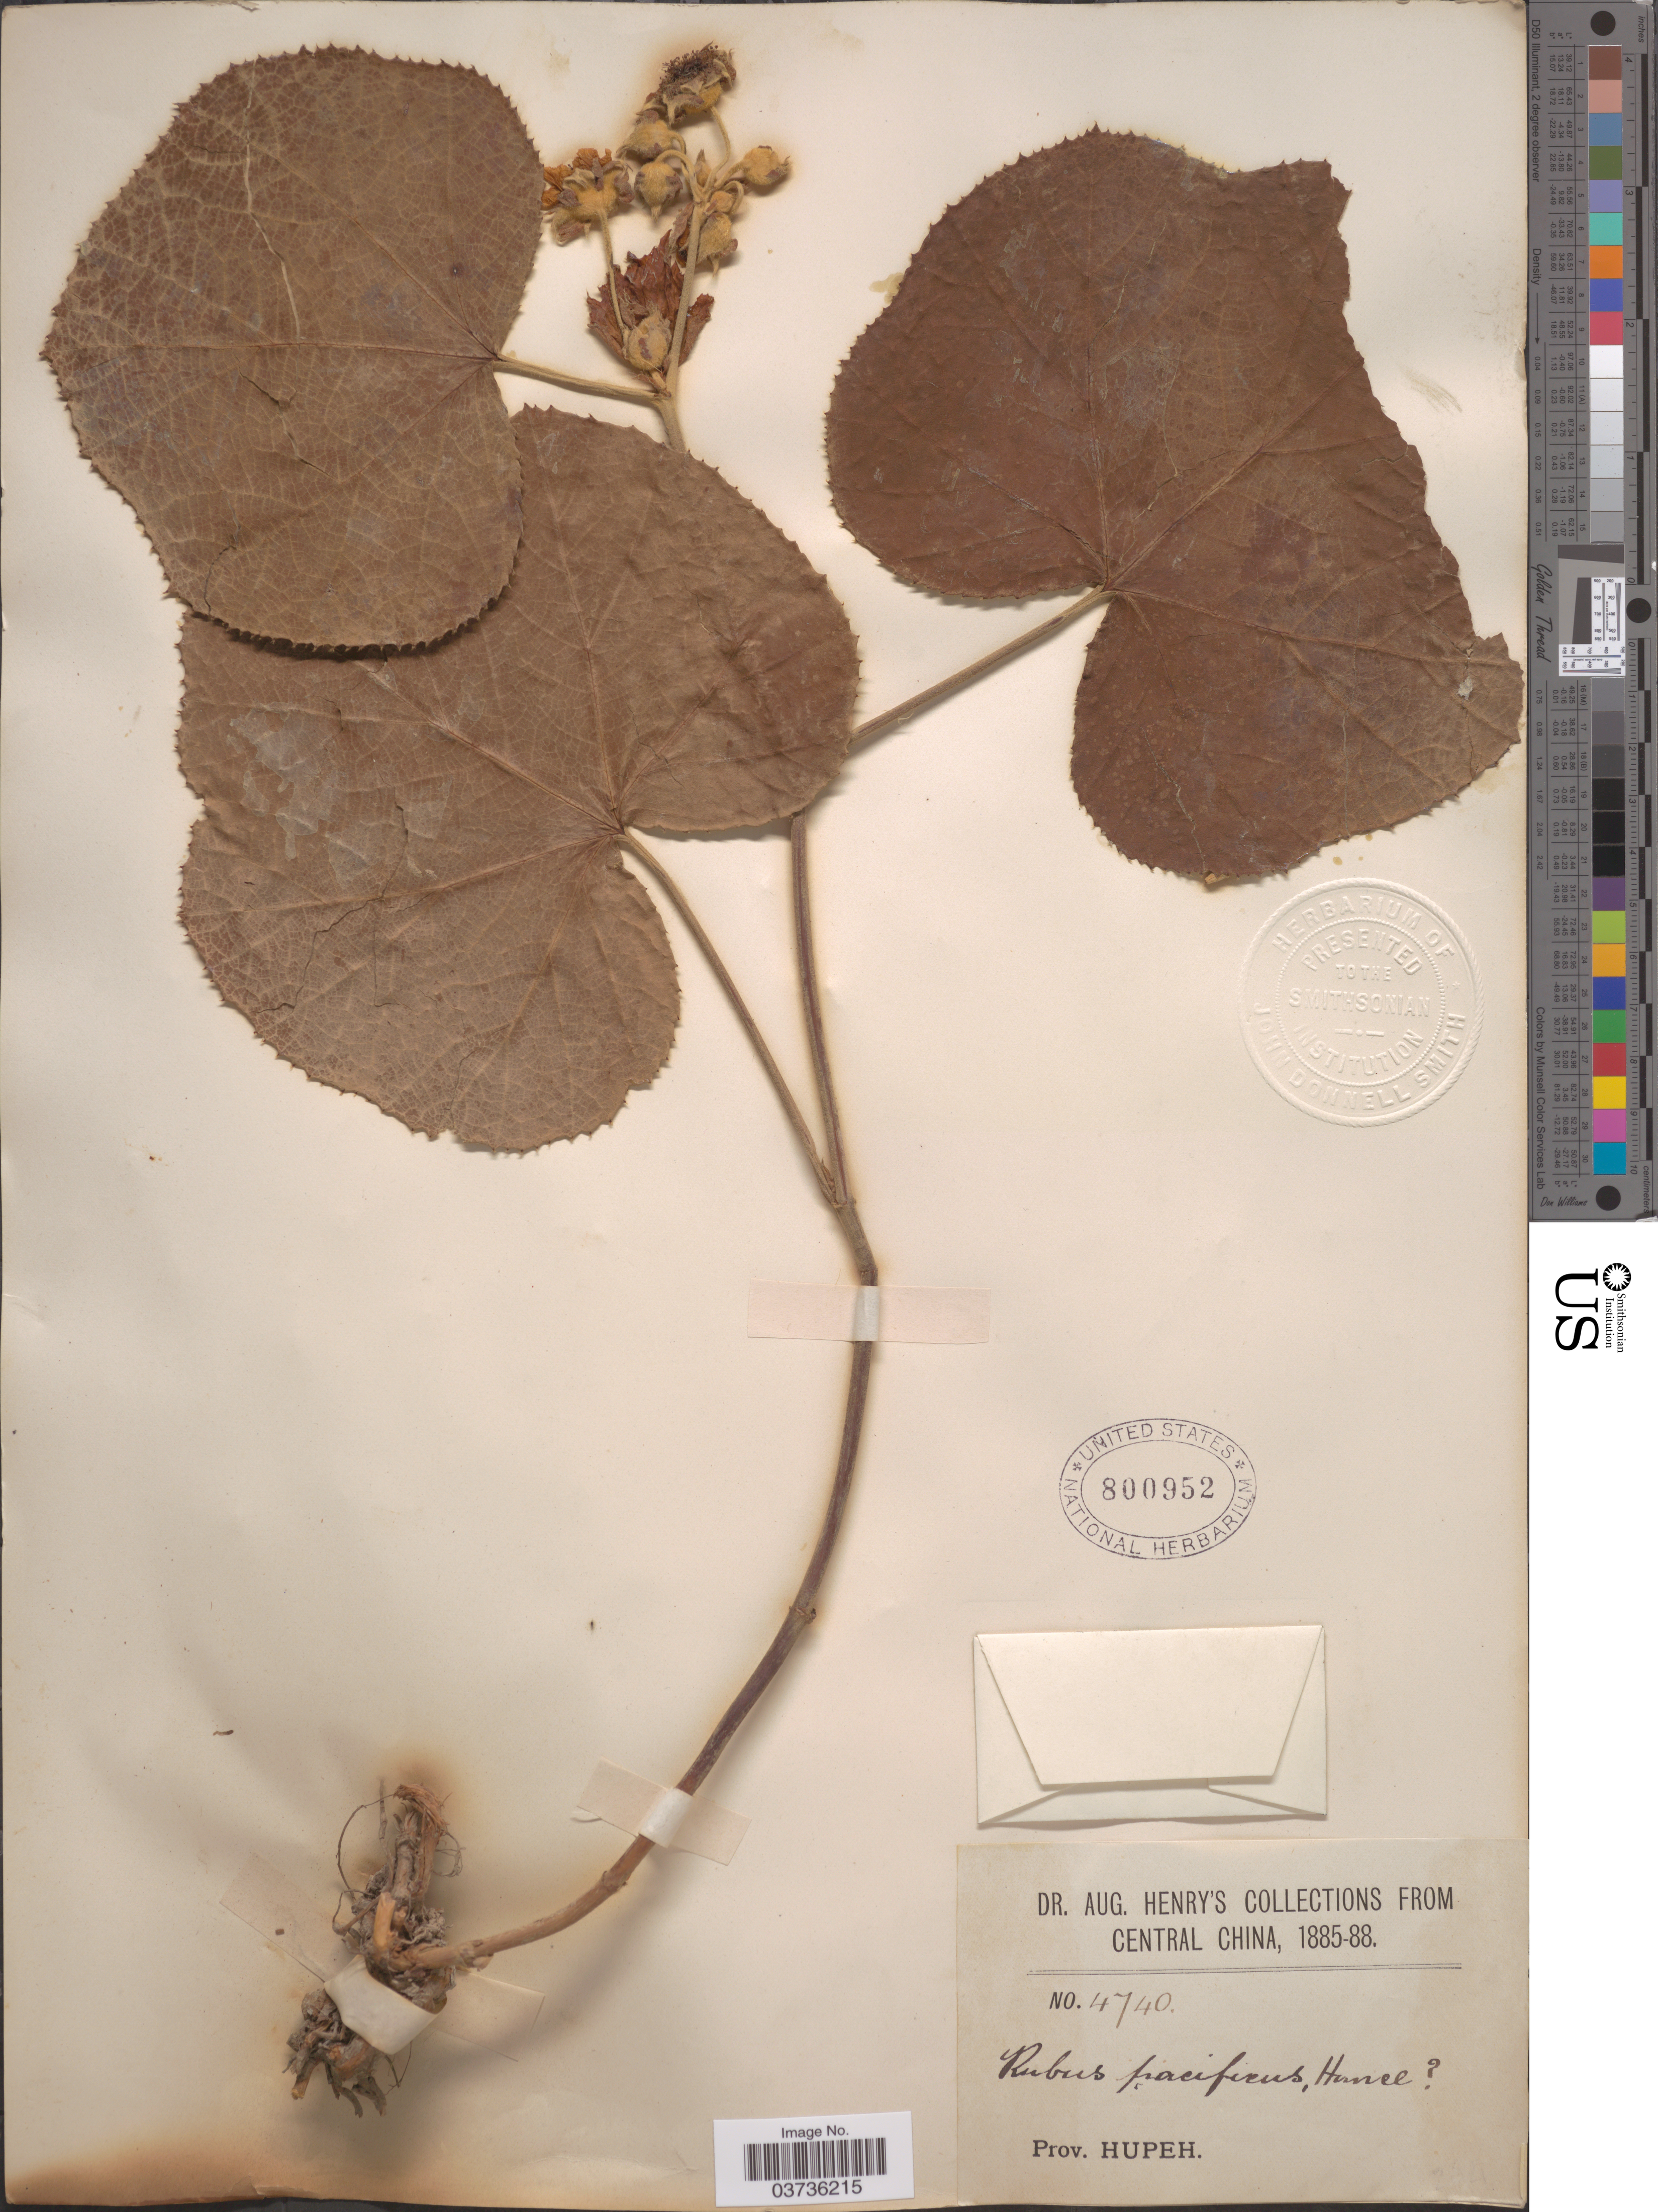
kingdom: Plantae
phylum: Tracheophyta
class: Magnoliopsida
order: Rosales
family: Rosaceae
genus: Rubus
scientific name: Rubus pacificus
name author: Hance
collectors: A. Henry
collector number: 4740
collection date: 1885/1888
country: China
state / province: Hubei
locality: Central China. Prov. Hupeh.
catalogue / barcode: US 800952